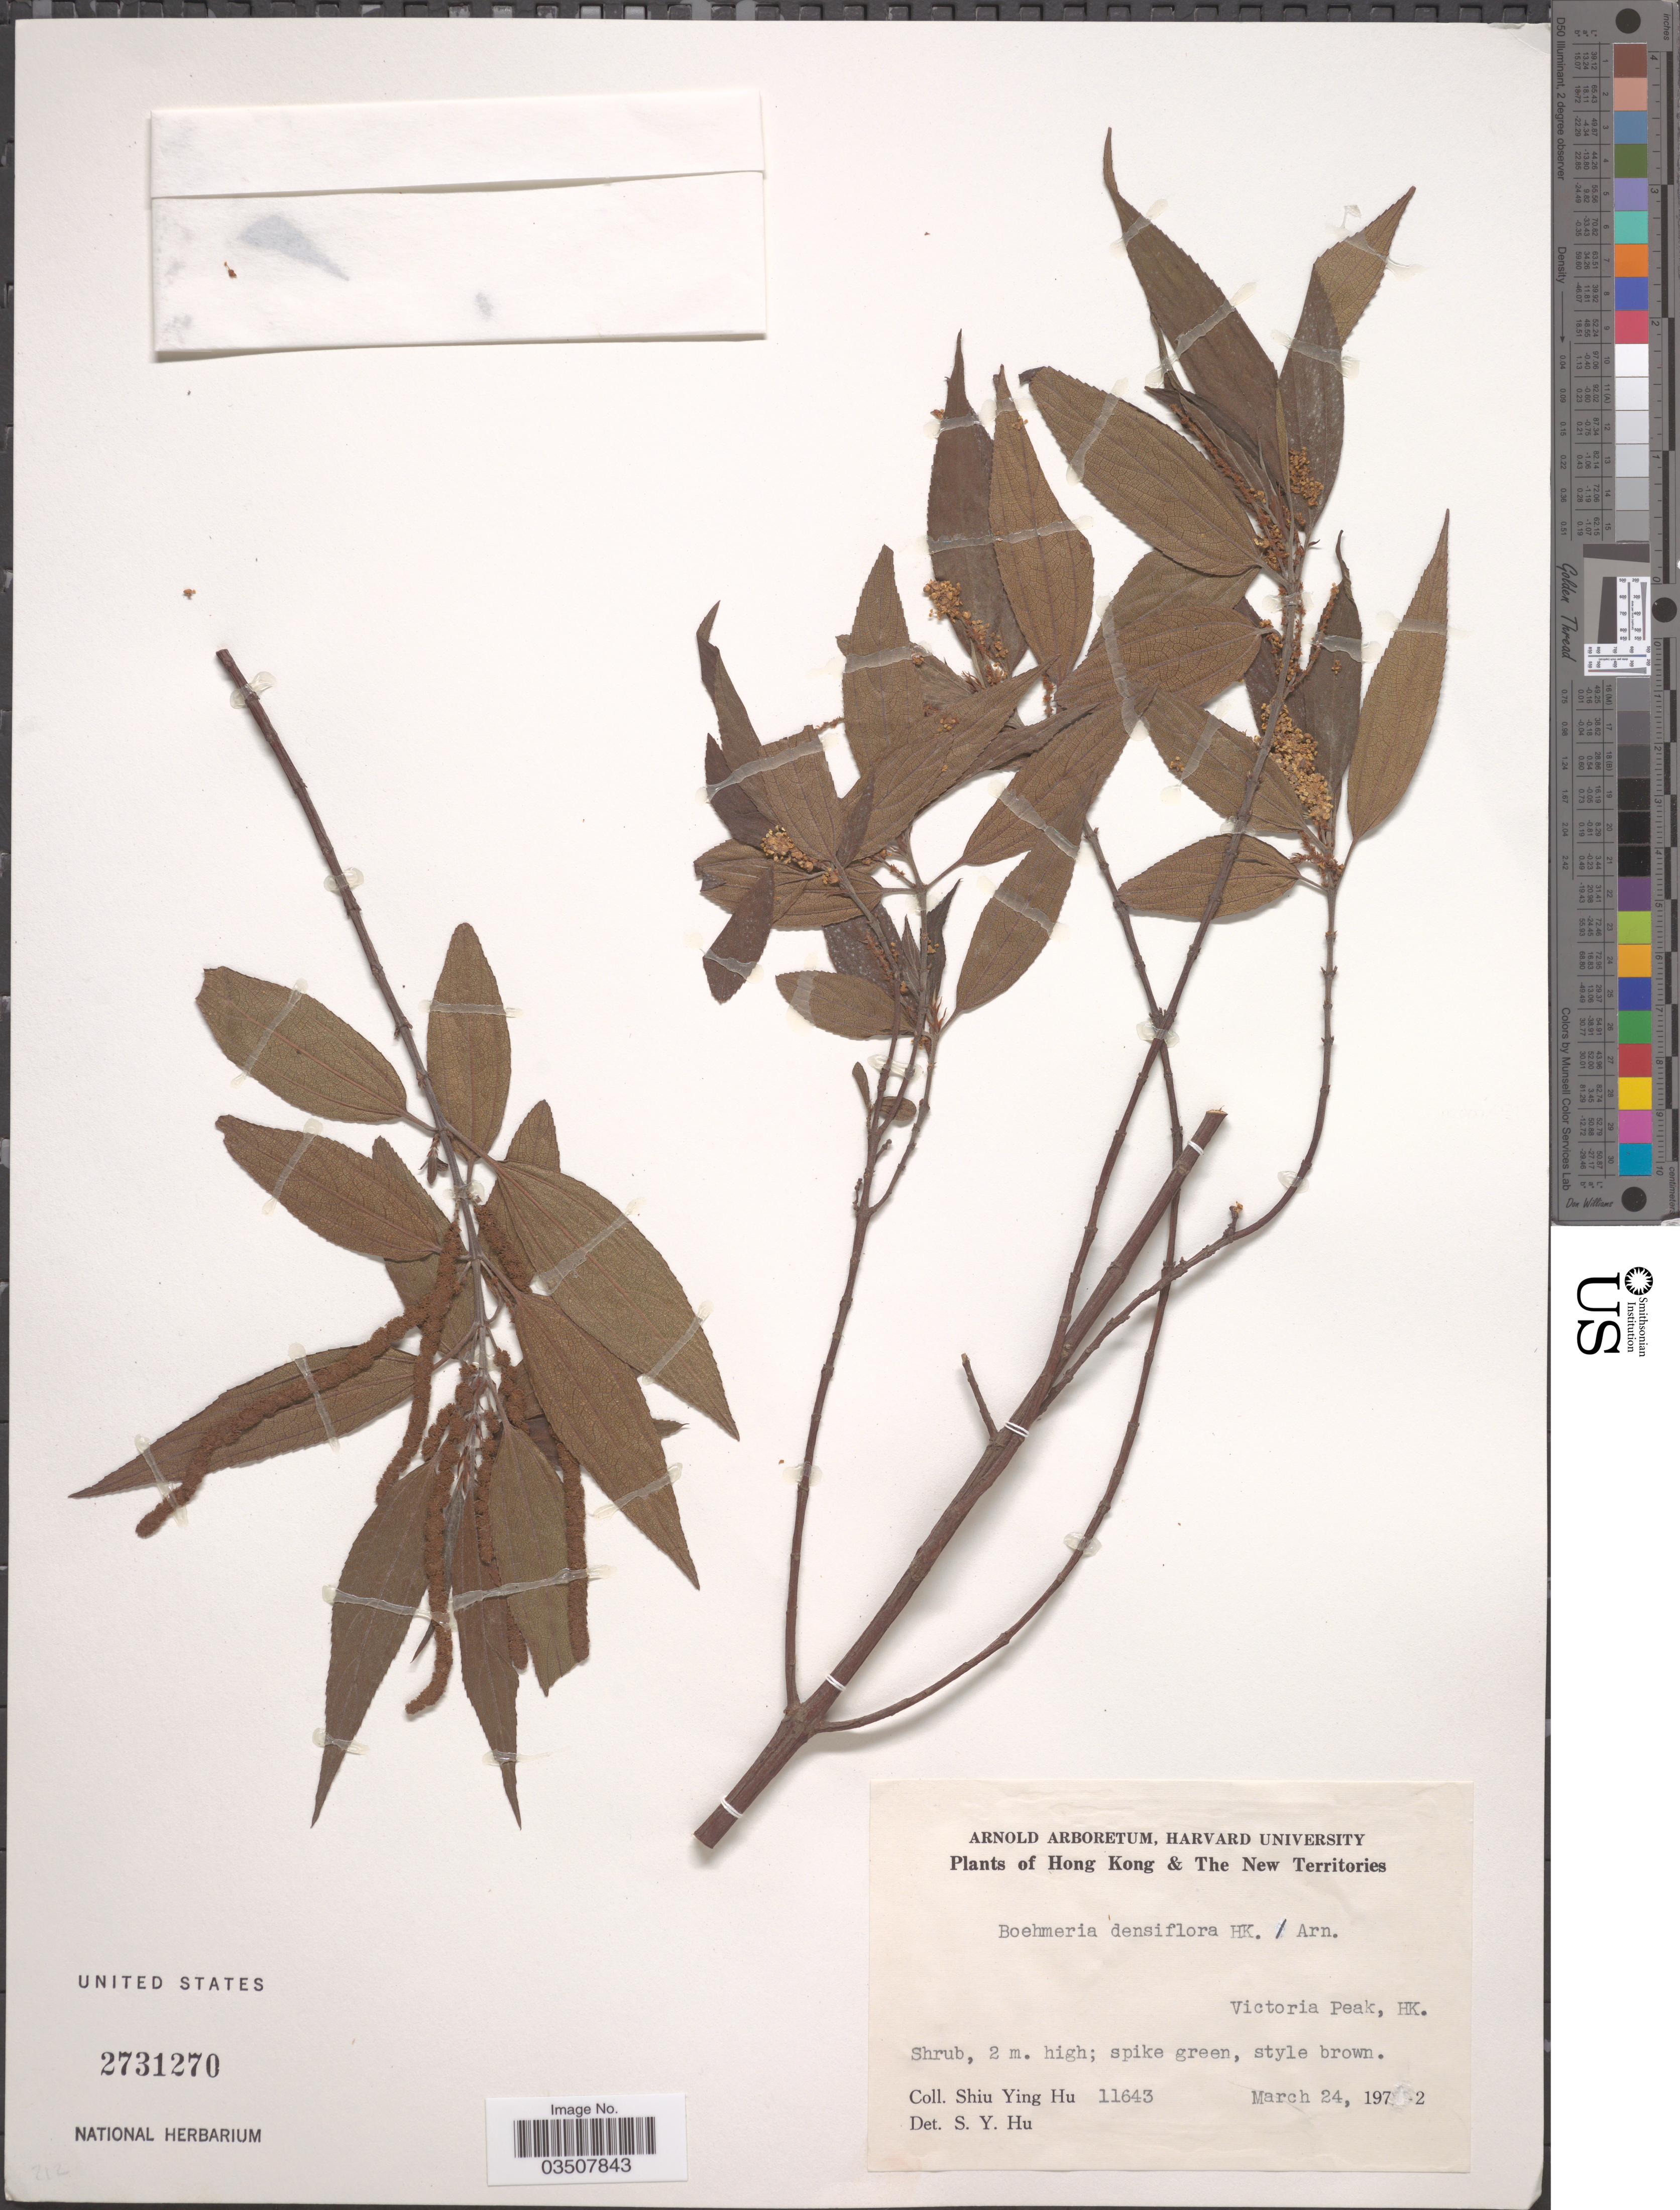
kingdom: Plantae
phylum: Tracheophyta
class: Magnoliopsida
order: Rosales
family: Urticaceae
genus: Boehmeria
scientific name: Boehmeria densiflora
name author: Hook. & Arn.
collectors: S. Y. Hu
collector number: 11643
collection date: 1972-03-24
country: China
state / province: Hong Kong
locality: Hong Kong & The New Territories. Victoria Peak.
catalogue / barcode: US 2731270